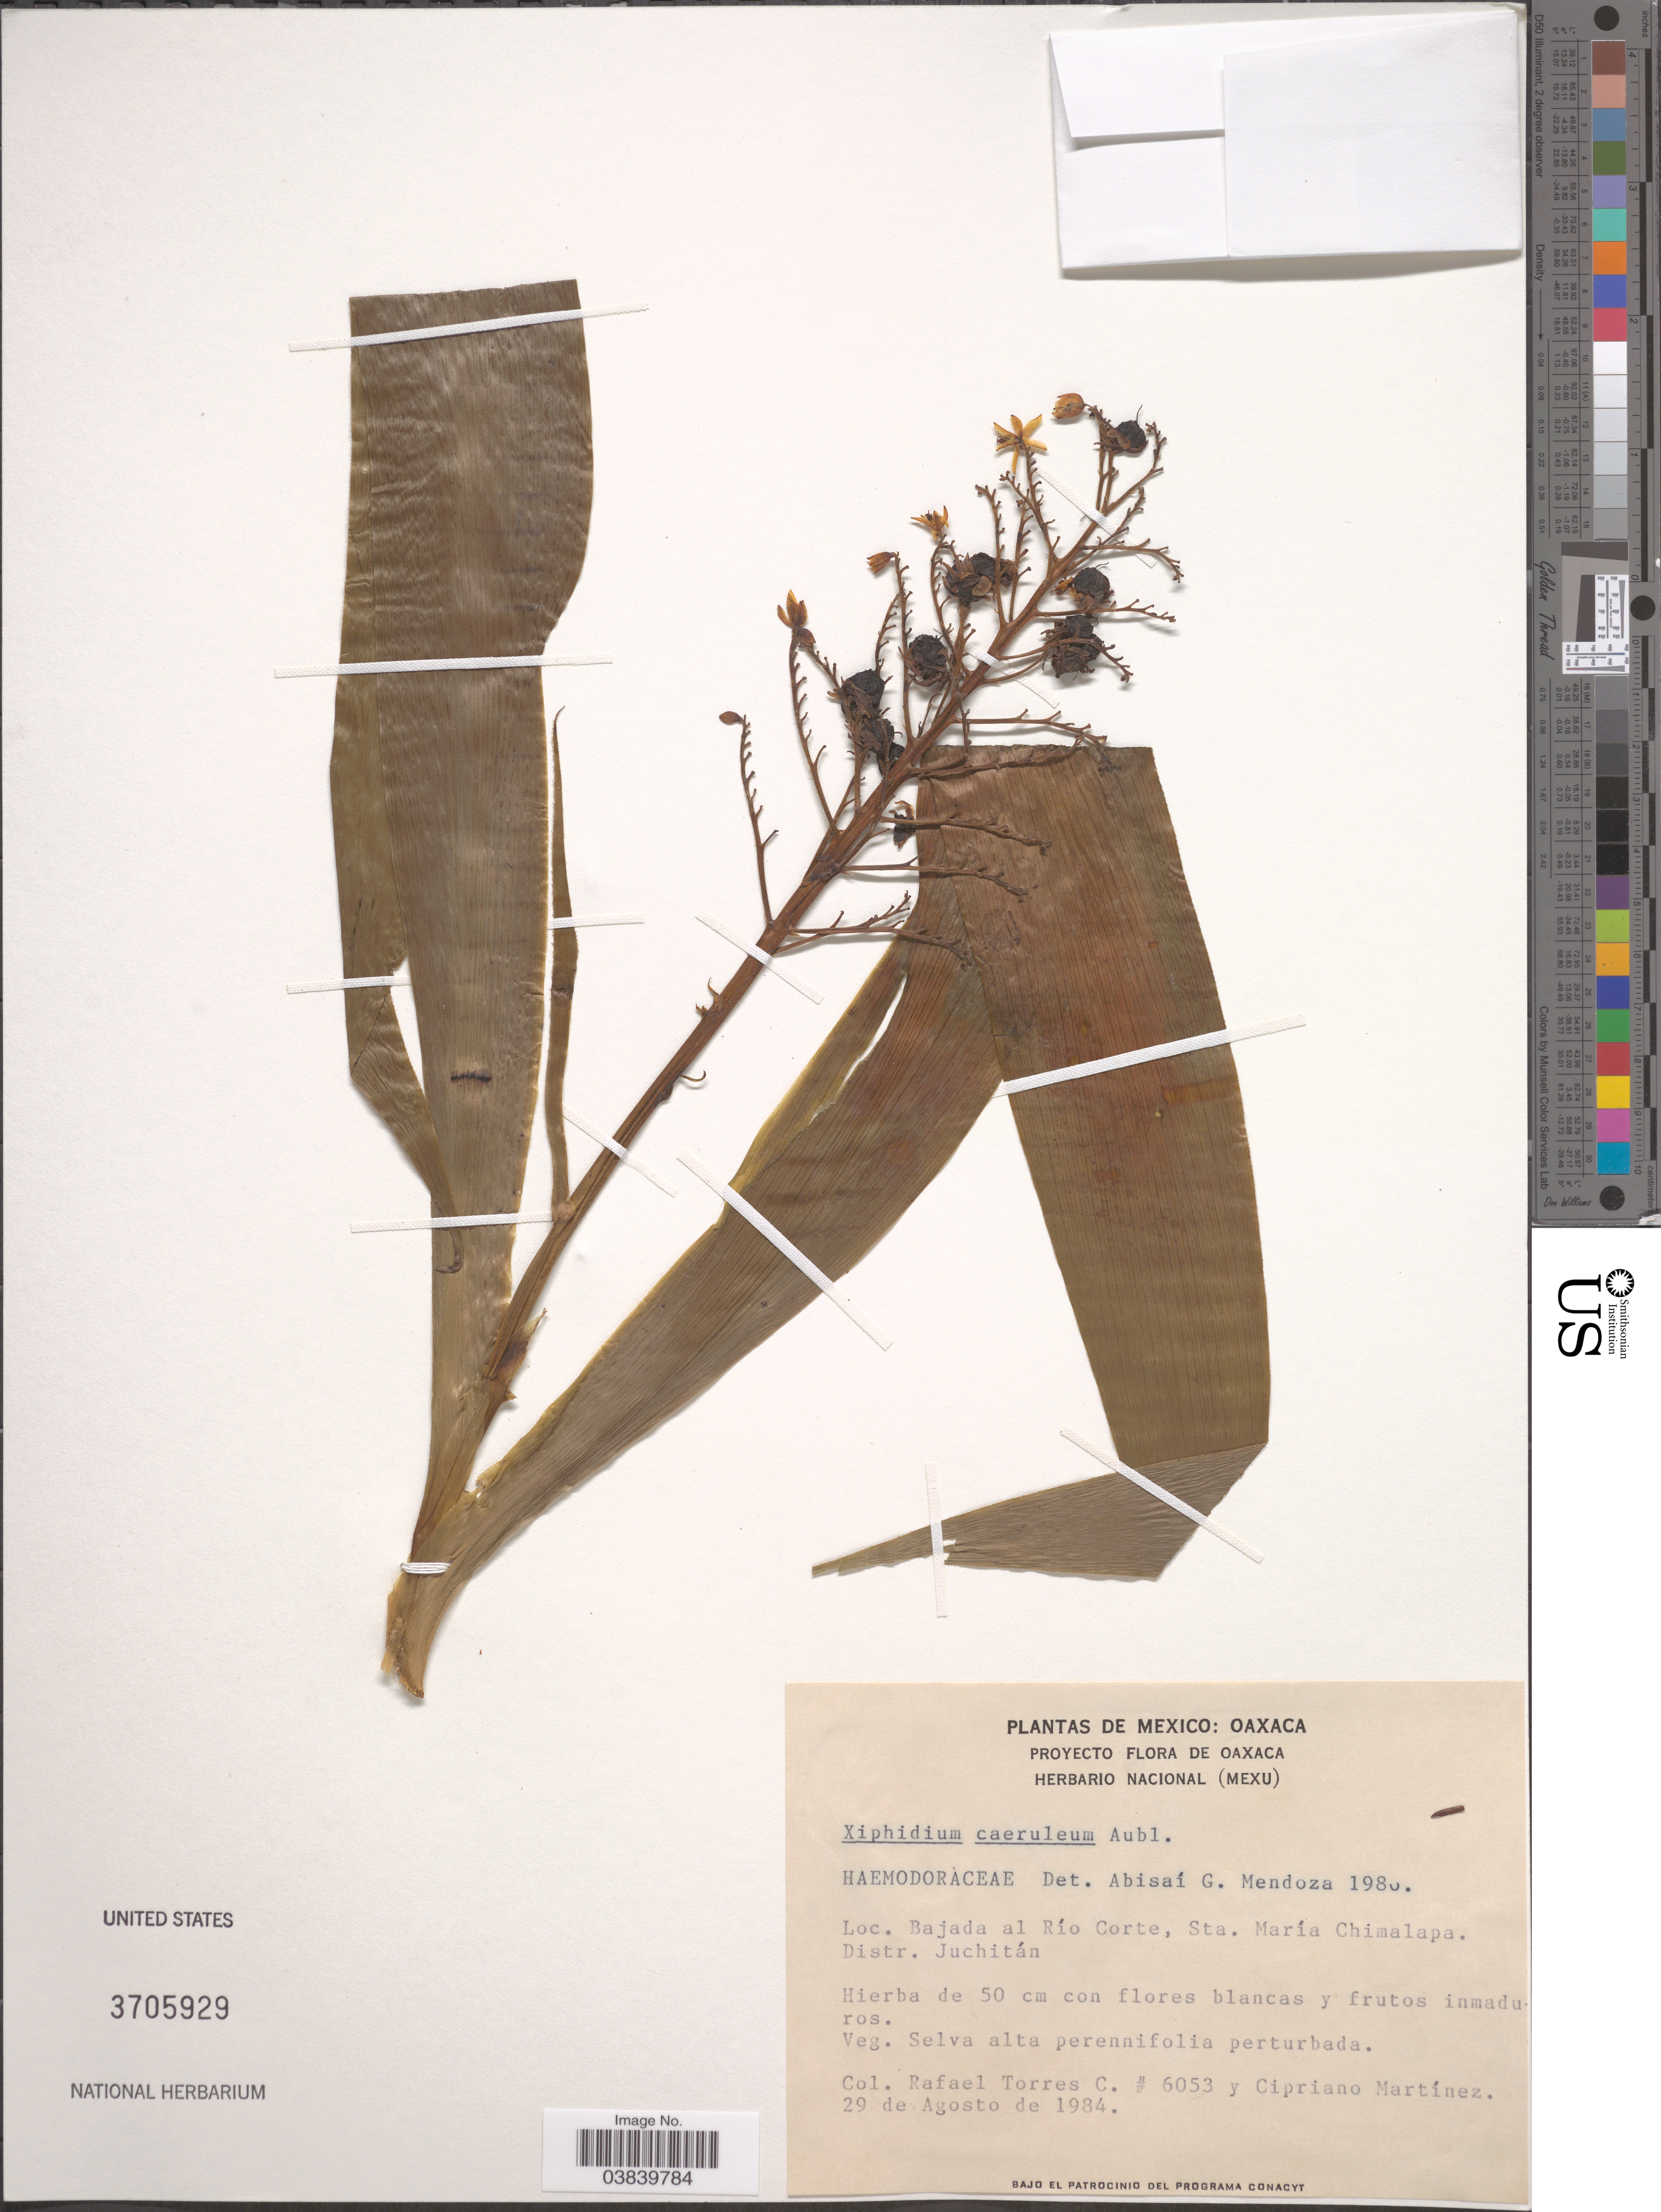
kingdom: Plantae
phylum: Tracheophyta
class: Liliopsida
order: Commelinales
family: Haemodoraceae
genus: Xiphidium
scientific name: Xiphidium caeruleum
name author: Aubl.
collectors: R. Torres C. & C. Martínez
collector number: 6053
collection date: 1984-08-29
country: Mexico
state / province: Oaxaca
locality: Bajada al Río Corte, Sta. María Chimalapa. Distr. Juchitán.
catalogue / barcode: US 3705929